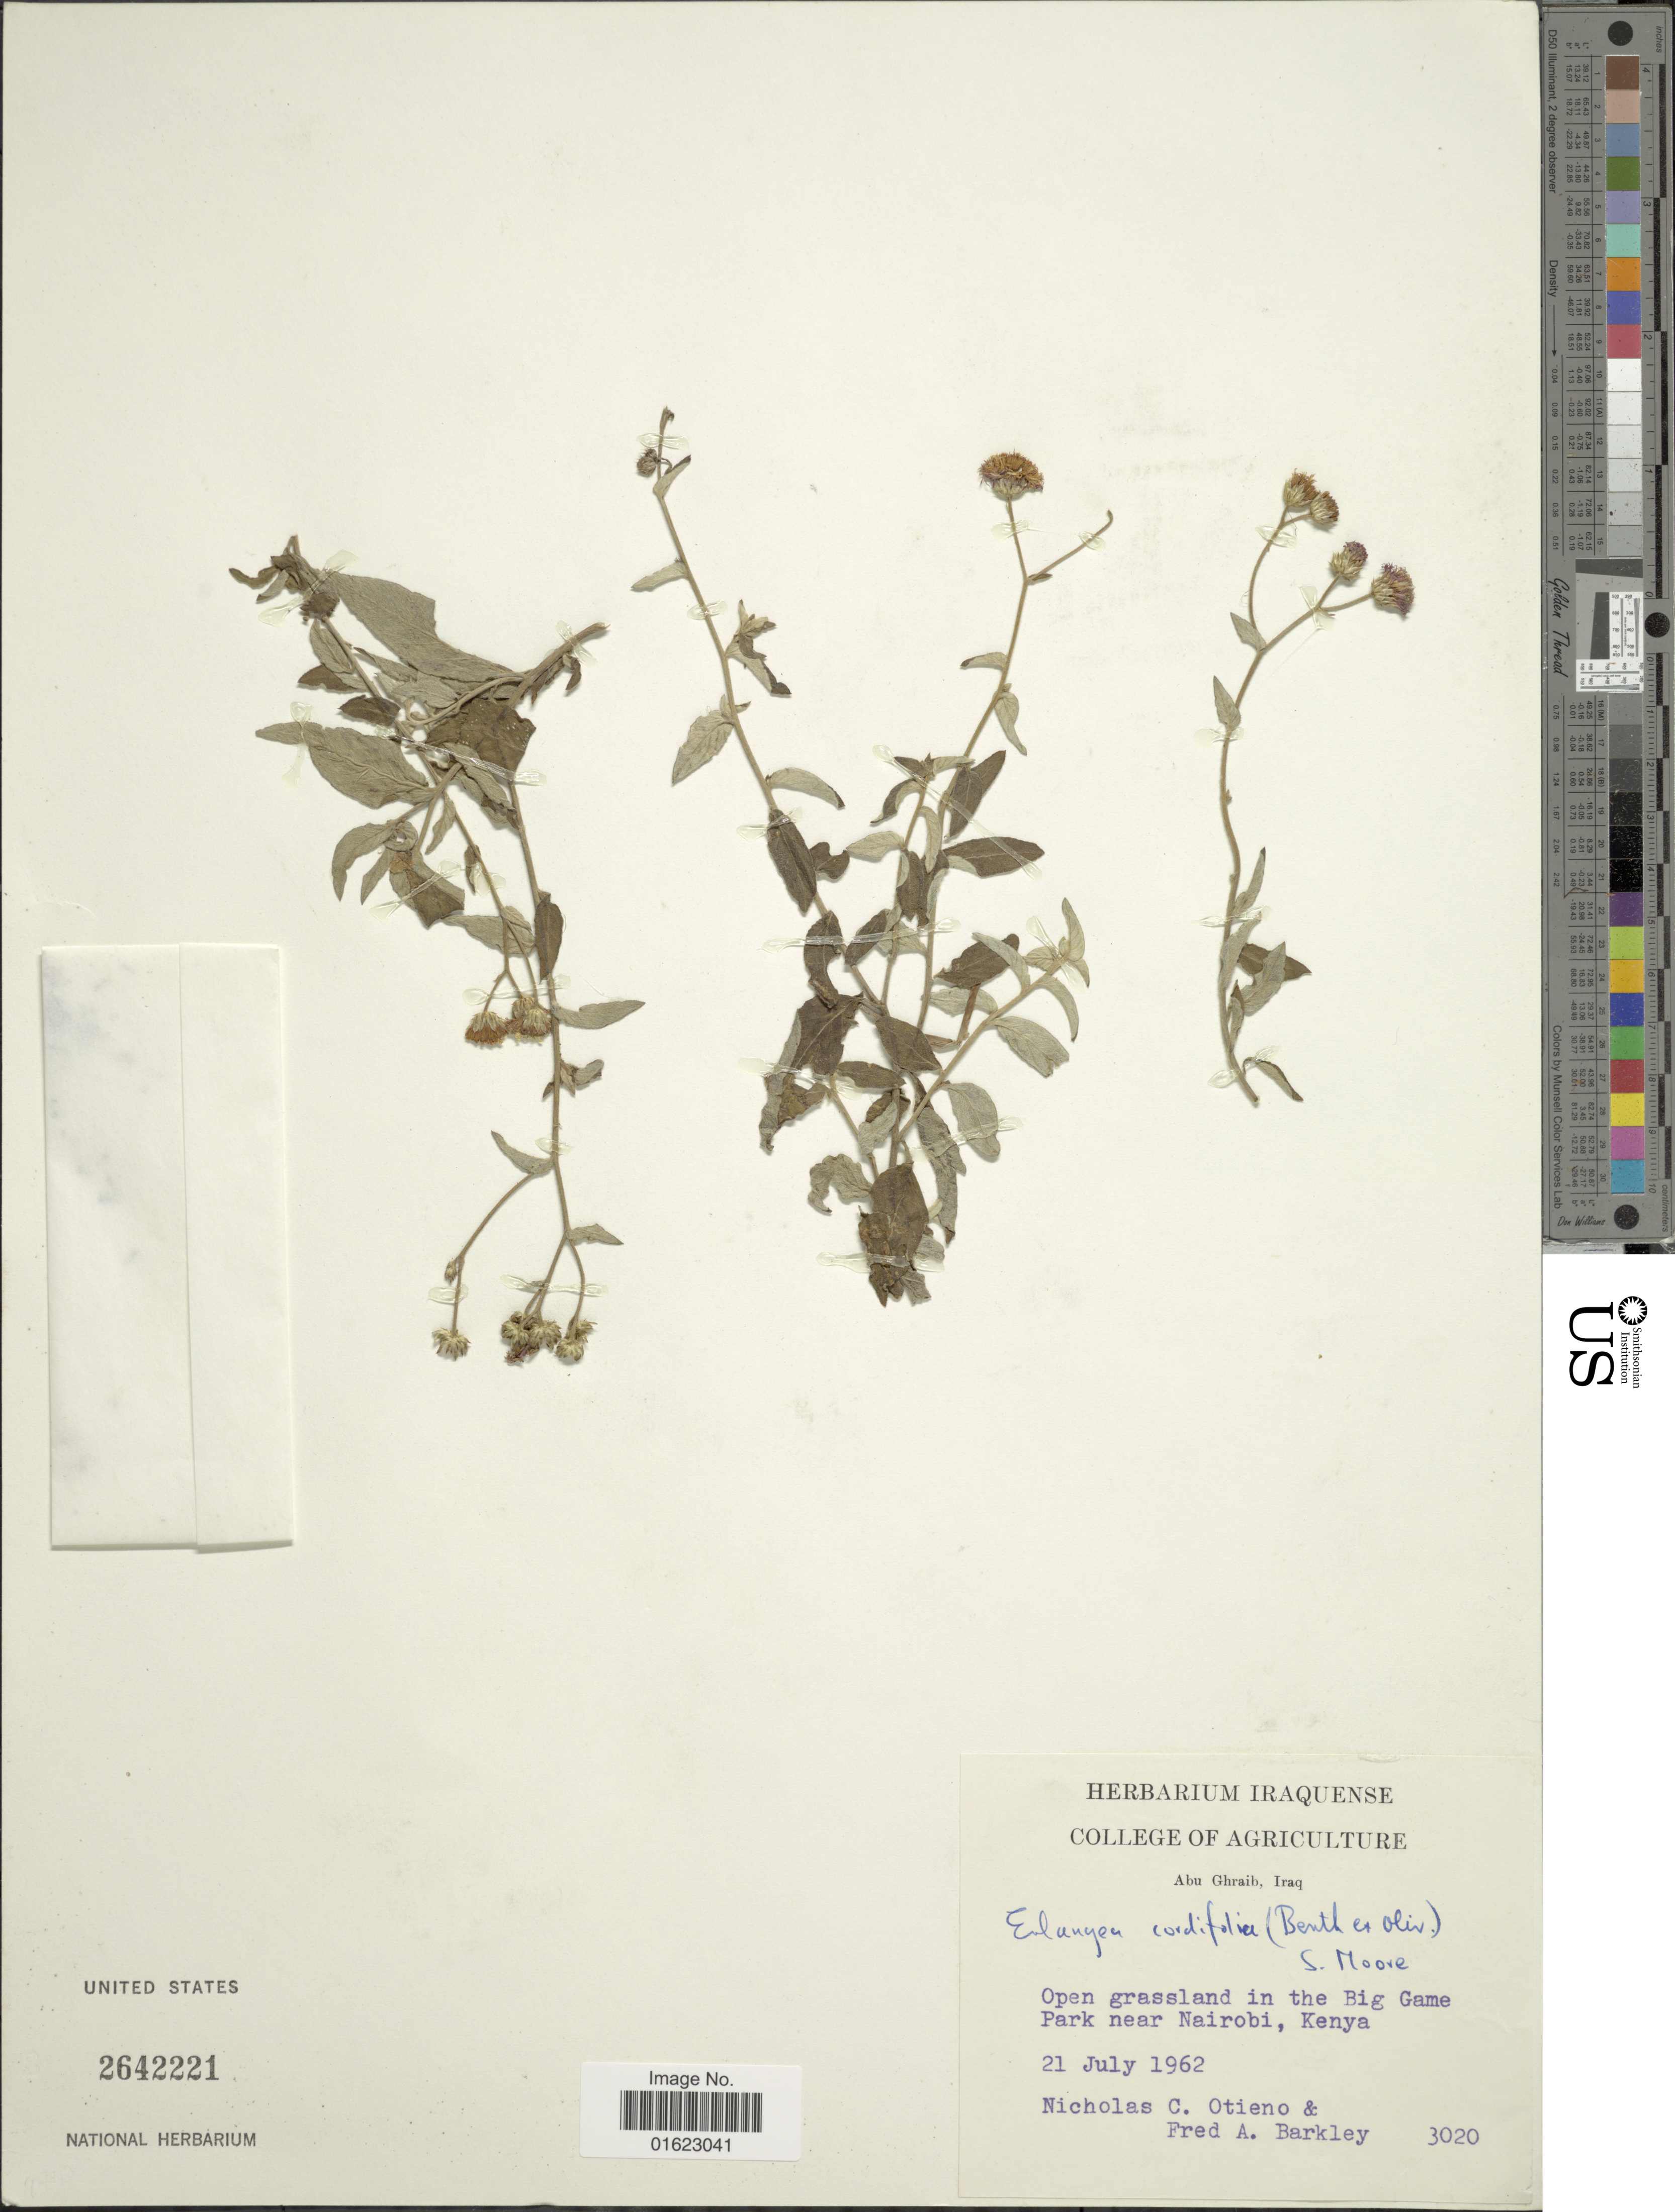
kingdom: Plantae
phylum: Tracheophyta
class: Magnoliopsida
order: Asterales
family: Asteraceae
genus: Gutenbergia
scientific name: Gutenbergia cordifolia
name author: Benth. ex Oliv.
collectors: N. Otieno & F. A. Barkley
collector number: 3020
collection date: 1962-07-21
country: Kenya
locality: Open grassland in the Big Game Park near Nairobi, Kenya.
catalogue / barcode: US 2642221